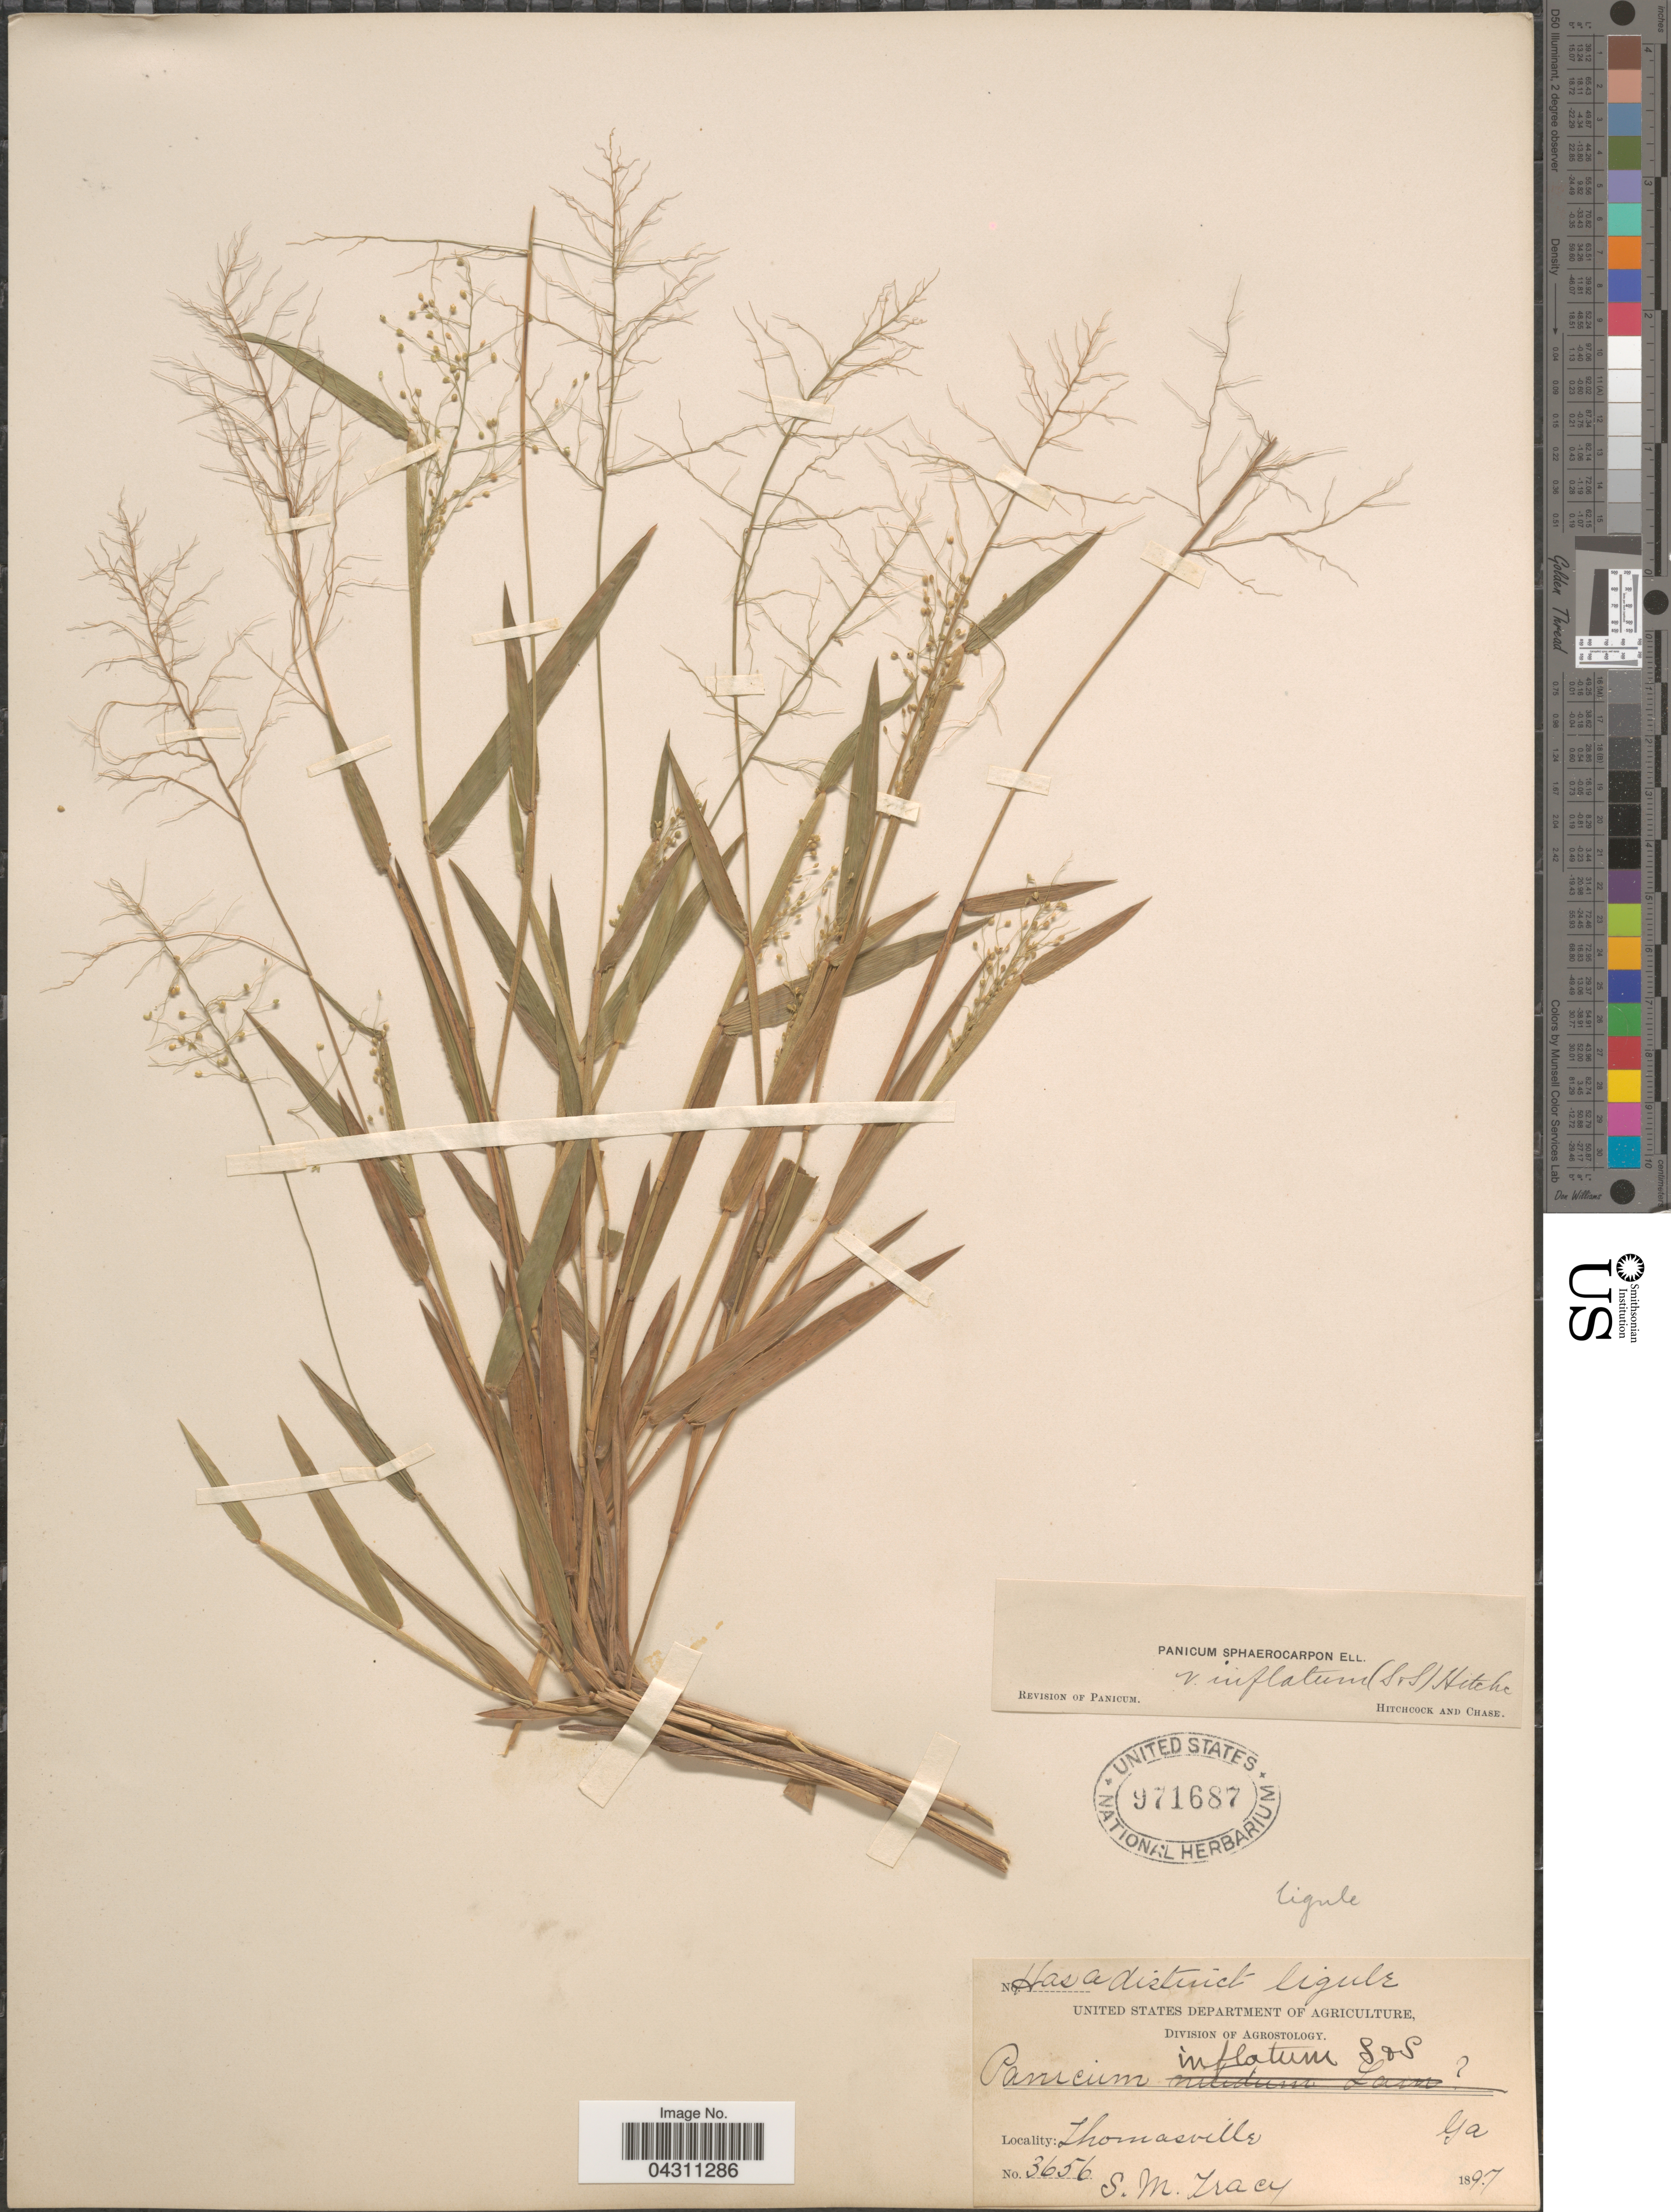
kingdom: Plantae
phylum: Tracheophyta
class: Liliopsida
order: Poales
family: Poaceae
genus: Dichanthelium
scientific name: Dichanthelium sphaerocarpon var. sphaerocarpon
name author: (Elliott) Gould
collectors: S. M. Tracy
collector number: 3656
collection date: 1897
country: United States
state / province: Georgia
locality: Thomasville.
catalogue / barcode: US 971687